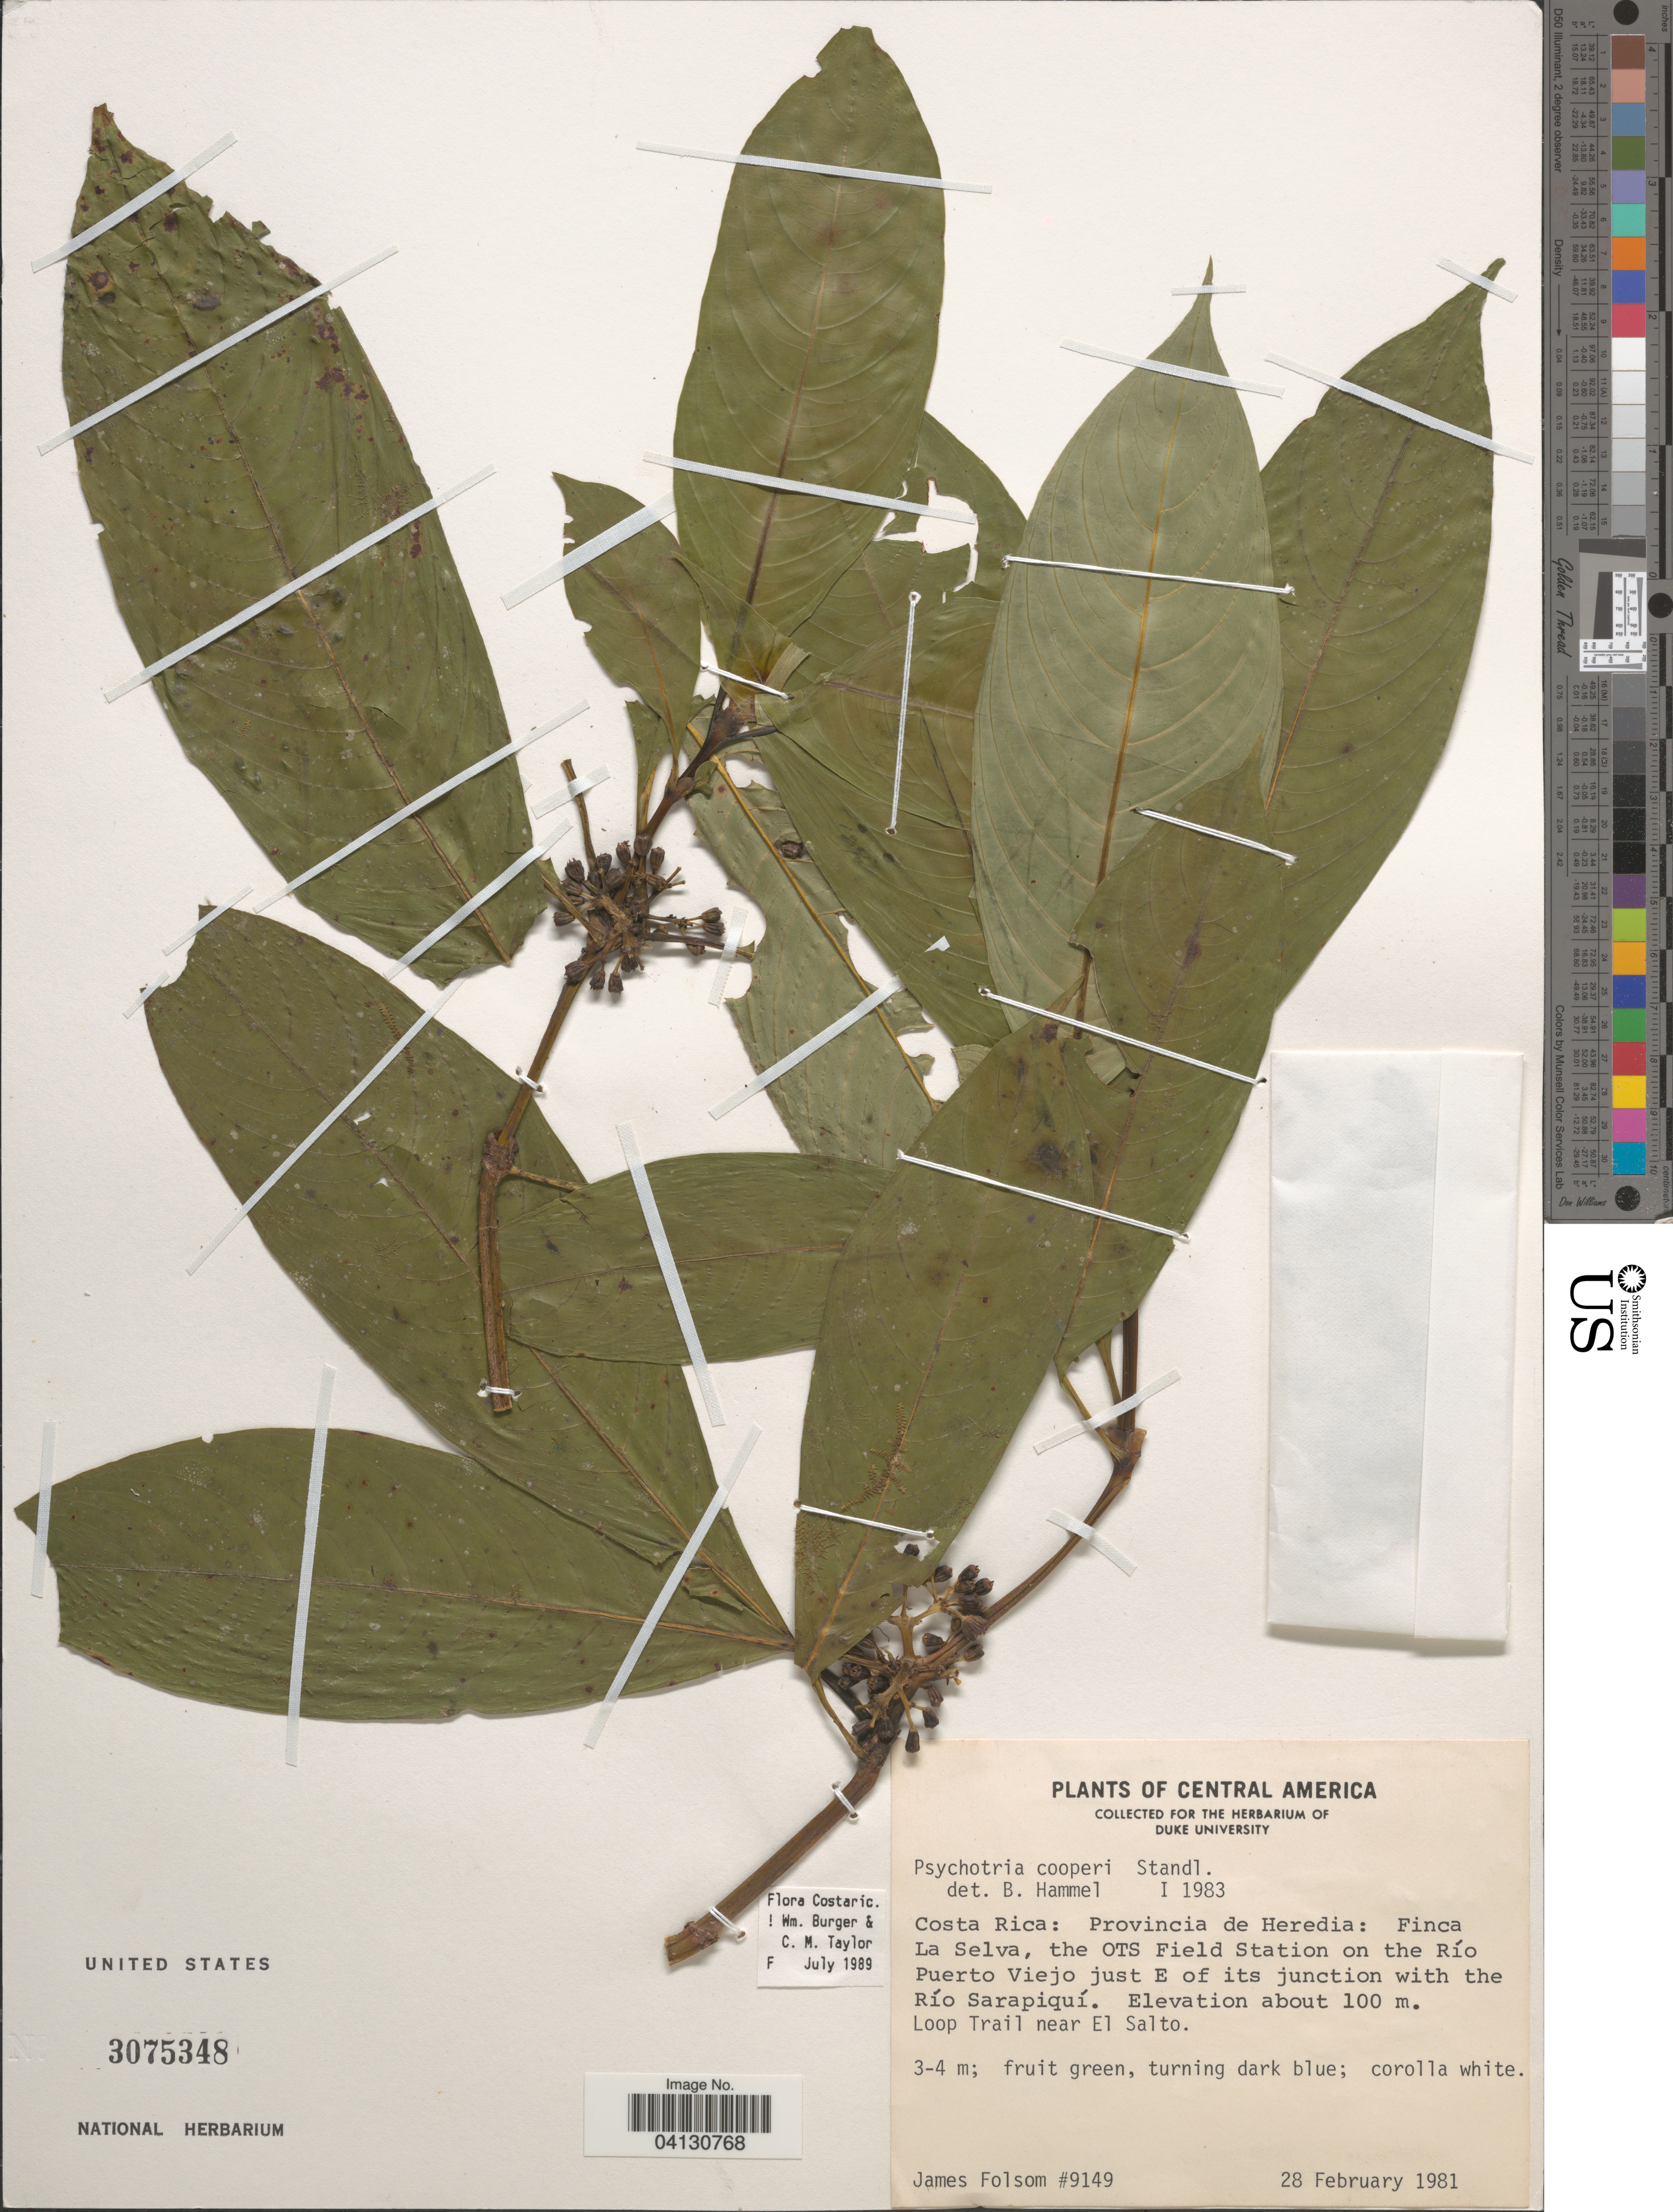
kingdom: Plantae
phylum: Tracheophyta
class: Magnoliopsida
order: Gentianales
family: Rubiaceae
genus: Psychotria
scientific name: Psychotria cooperi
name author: Standl.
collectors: J. P. Folsom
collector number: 9149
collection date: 1981-02-28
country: Costa Rica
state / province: Heredia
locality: Finca La Selva, the OTS Field Station on the Río Puerto Viejo just E of its junction with the Río Sarapiquí. Loop Trail near El Salto.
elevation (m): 100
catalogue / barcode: US 3075348